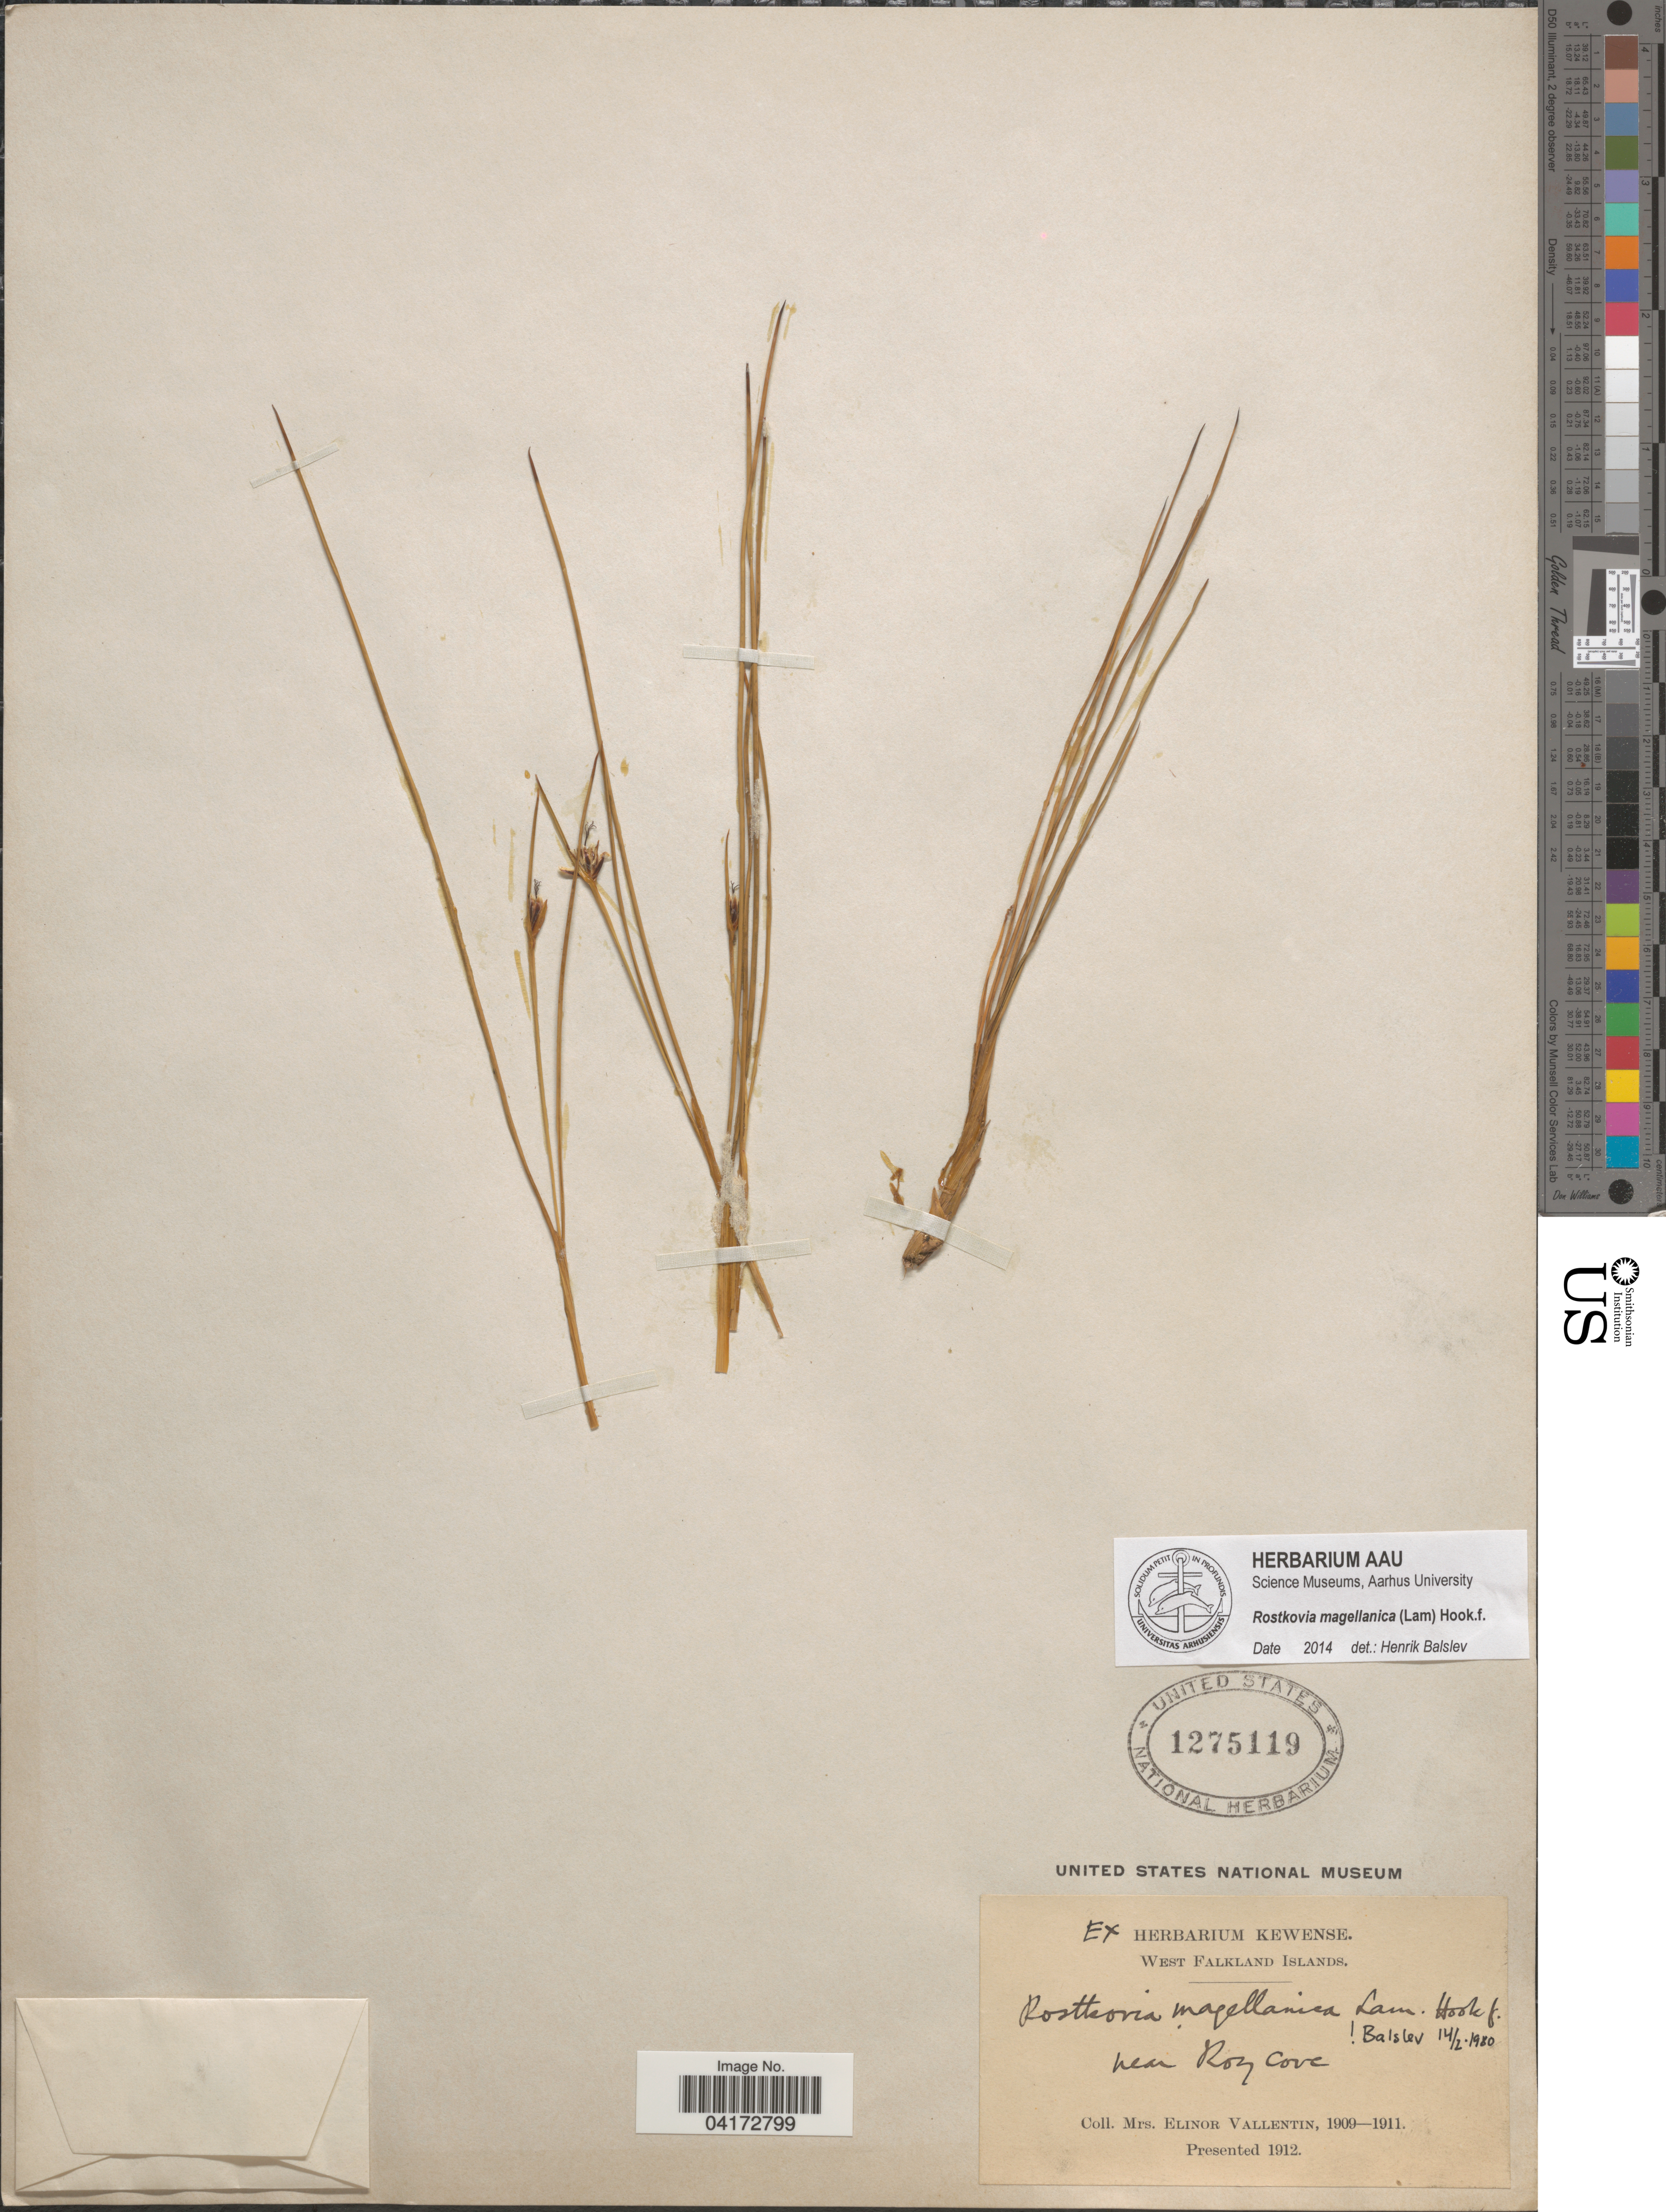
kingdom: Plantae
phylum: Tracheophyta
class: Liliopsida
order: Poales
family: Juncaceae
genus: Rostkovia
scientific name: Rostkovia magellanica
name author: (Lam.) Hook. f.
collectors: E. Vallentin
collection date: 1909/1911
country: Falkland Islands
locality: West Falkland Islands. Near Roy cove.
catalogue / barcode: US 1275119